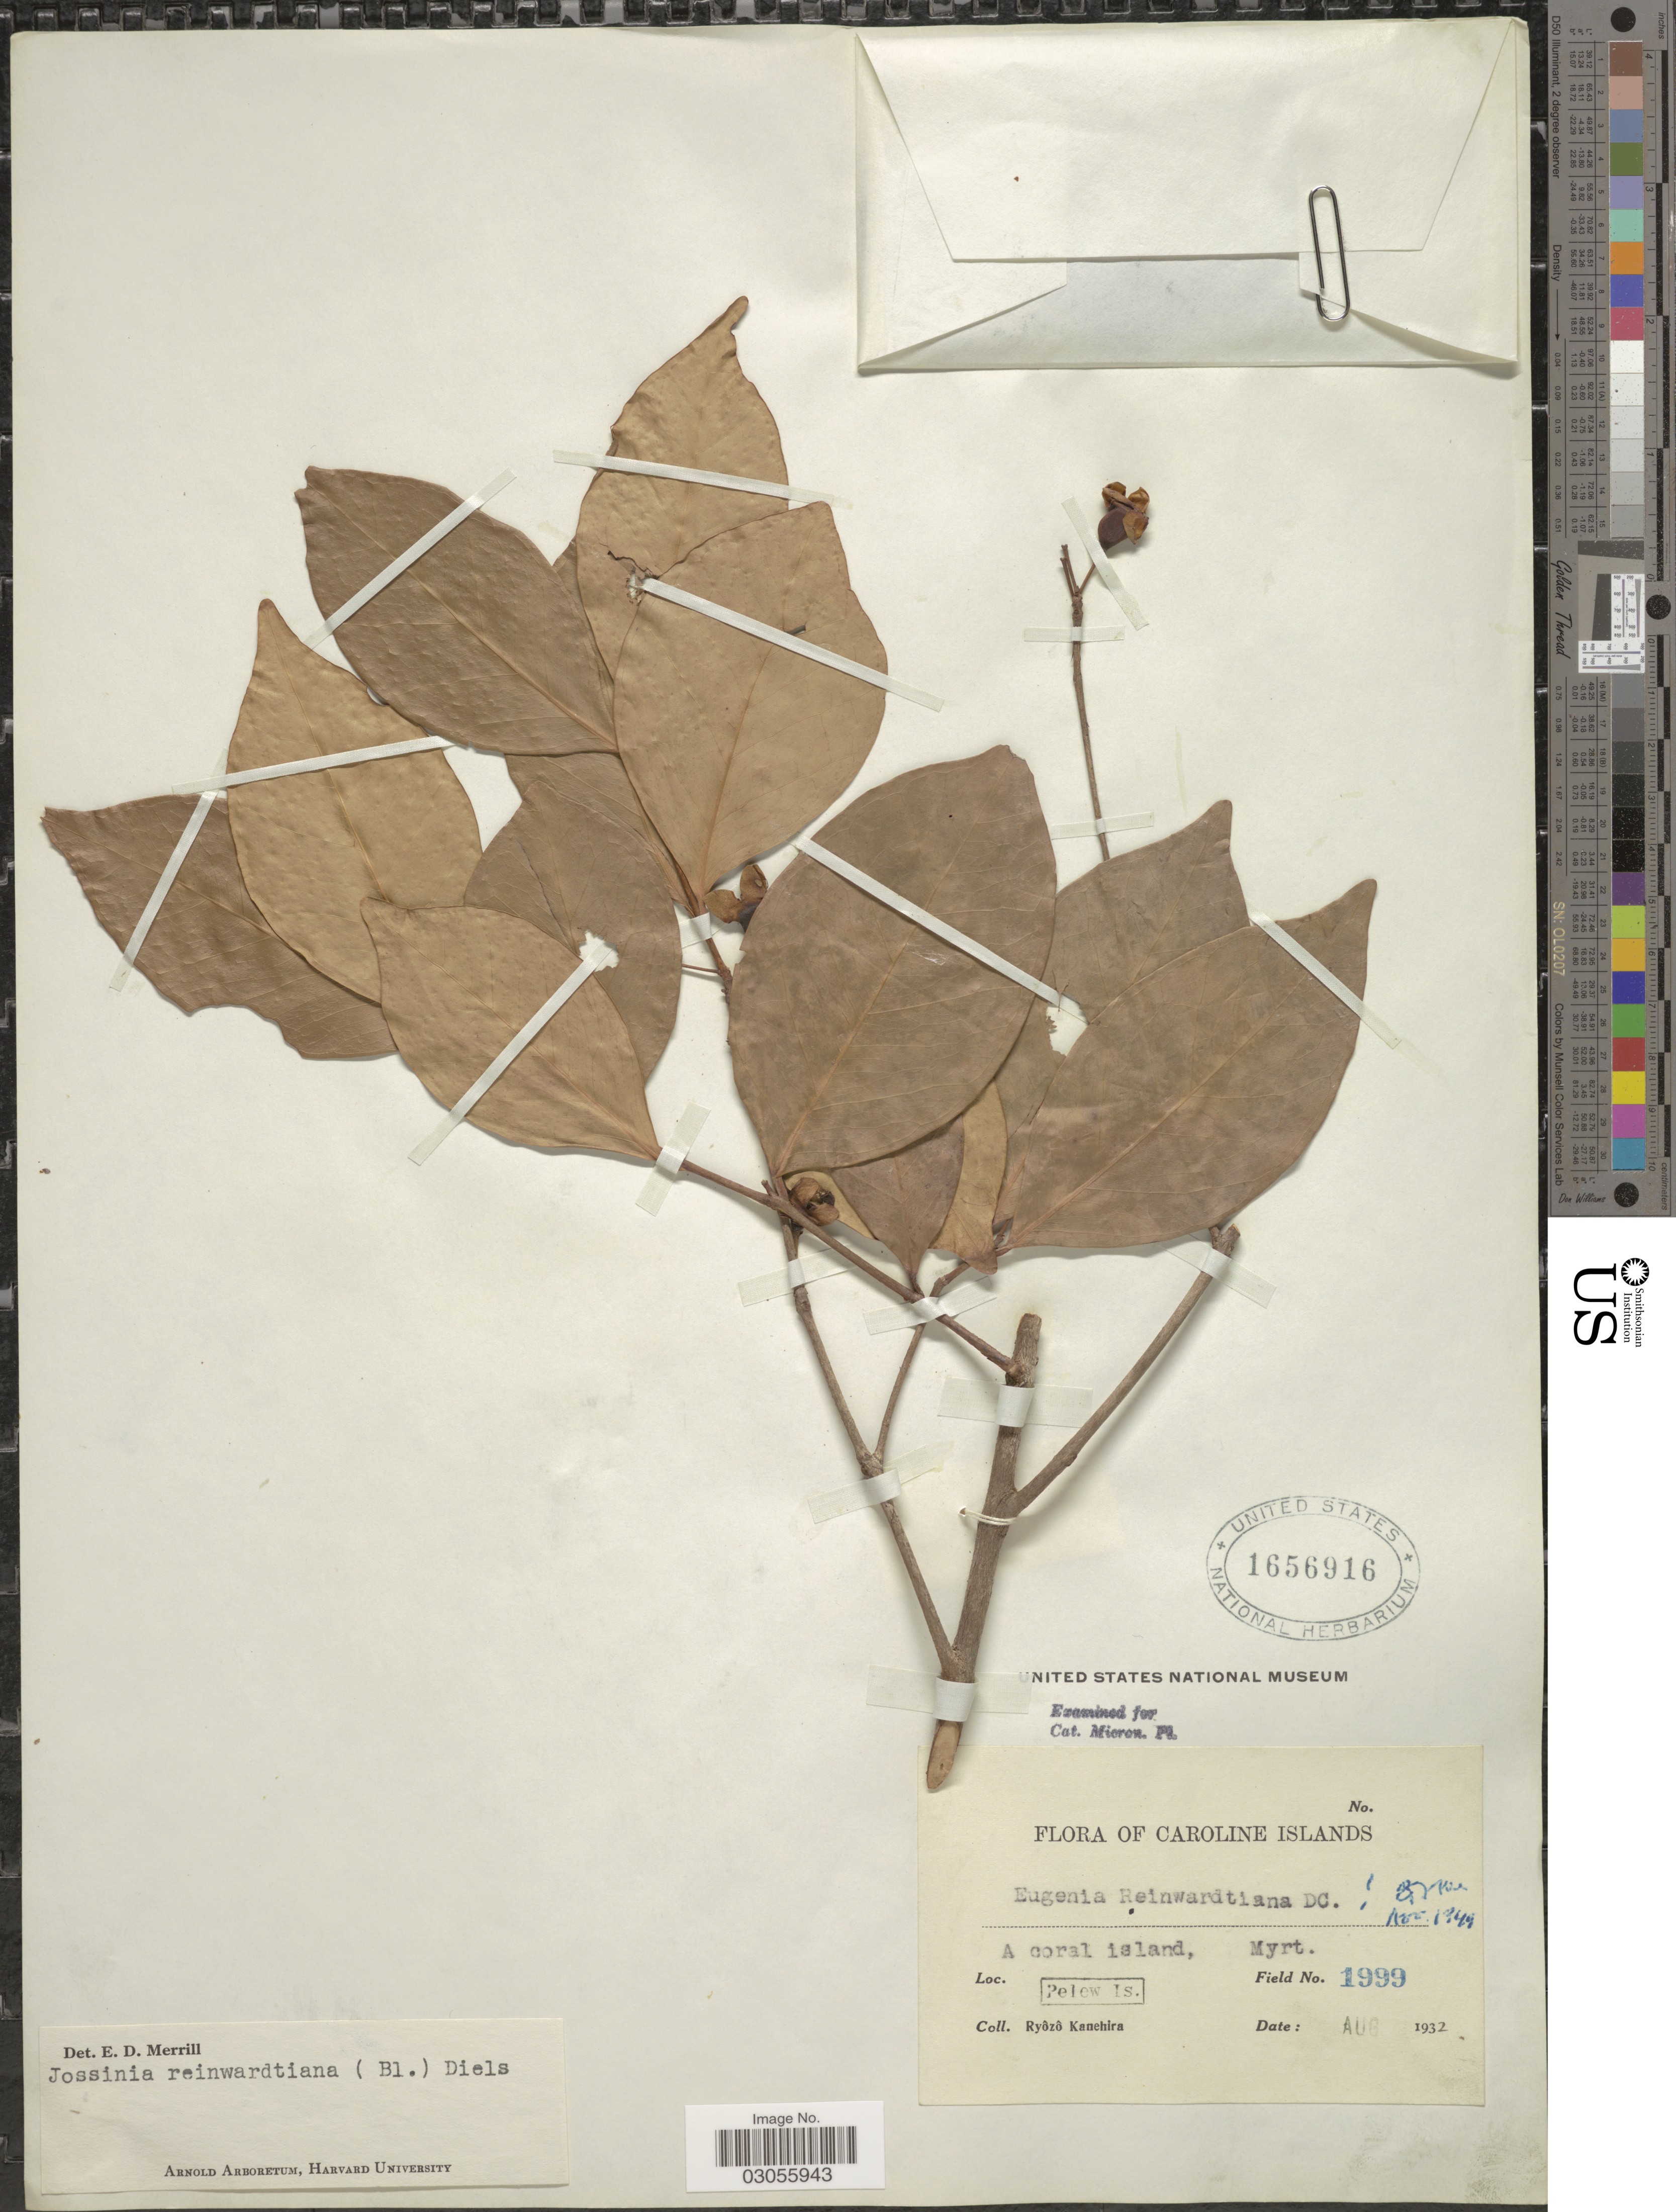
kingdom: Plantae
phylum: Tracheophyta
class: Magnoliopsida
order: Myrtales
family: Myrtaceae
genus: Eugenia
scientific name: Eugenia reinwardtiana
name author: (Blume) DC.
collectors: R. Kanehira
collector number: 1999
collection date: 1932-08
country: Palau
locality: Caroline Islands. A coral island, Pelew Is.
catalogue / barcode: US 1656916